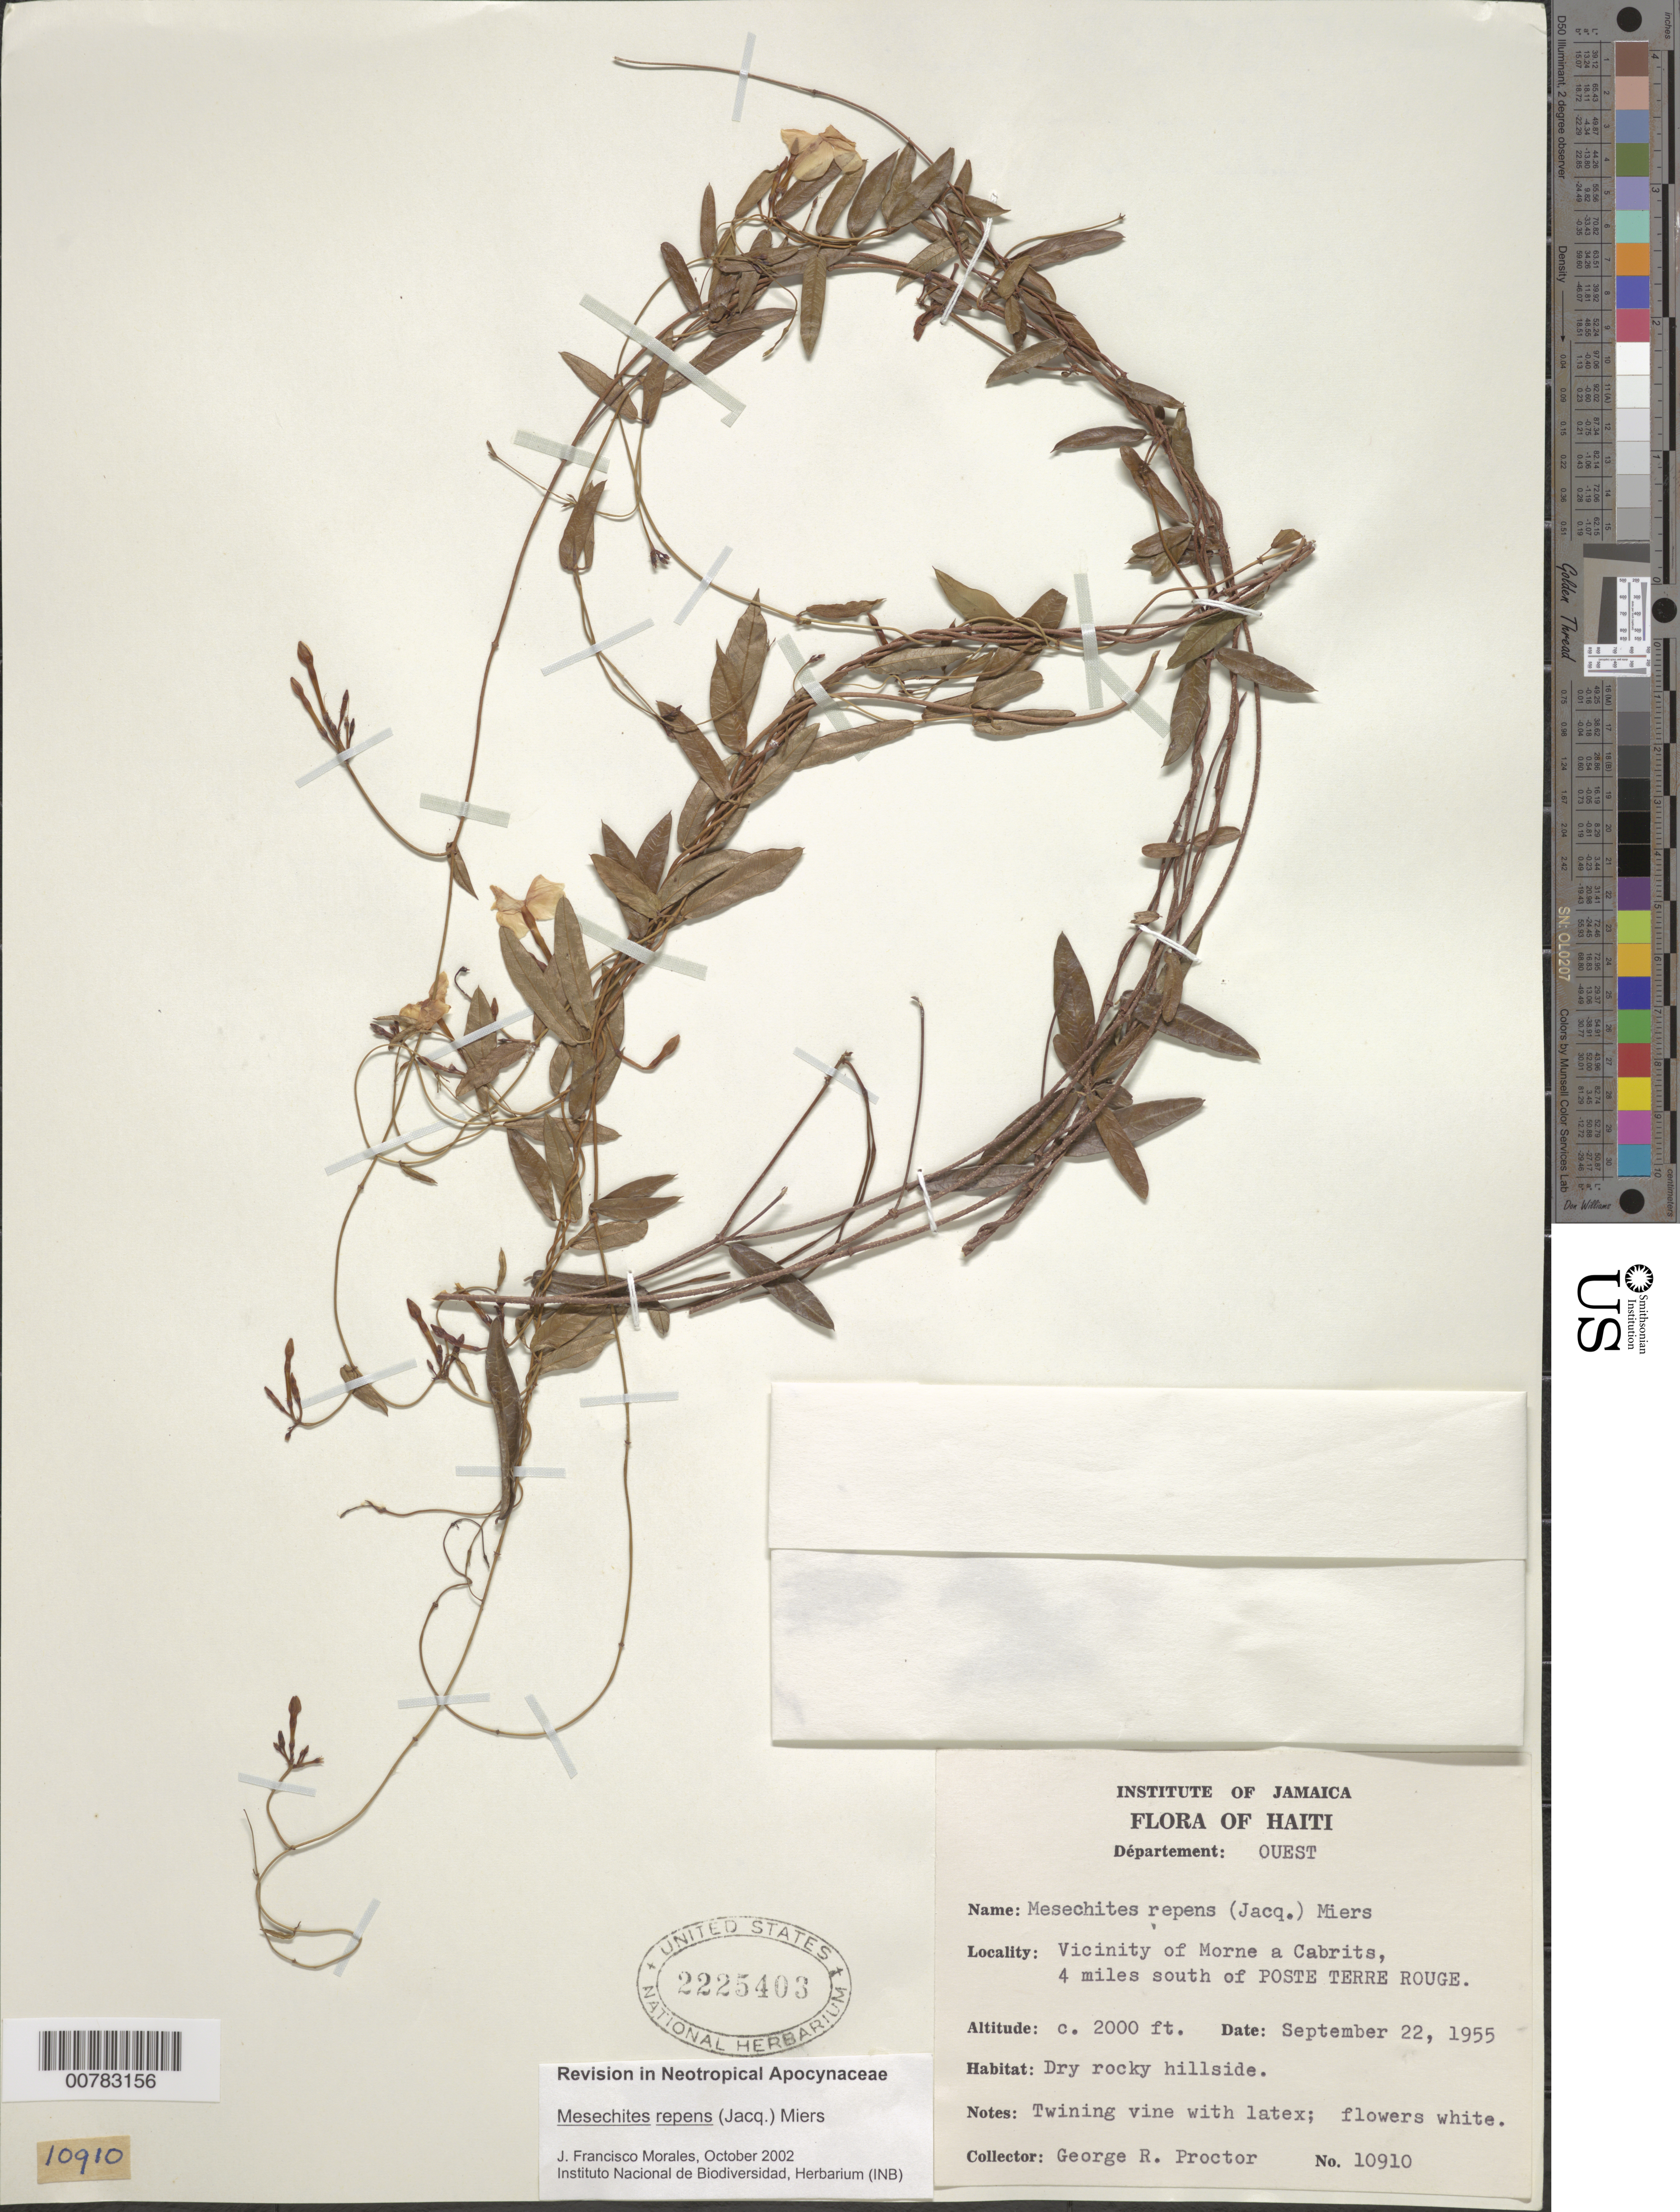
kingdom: Plantae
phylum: Tracheophyta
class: Magnoliopsida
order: Gentianales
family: Apocynaceae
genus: Mesechites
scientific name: Mesechites repens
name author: (Jacq.) Miers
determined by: Morales, J. F.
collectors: G. R. Proctor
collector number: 10910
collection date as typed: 22 Sep 1955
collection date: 1955-09-22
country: Haiti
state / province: Ouest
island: Hispaniola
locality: Vicinity of Morne a Cabrits, 4 miles south of Poste Terre Rouge.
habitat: Dry rocky hillside.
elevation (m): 610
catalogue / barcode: US 2225403